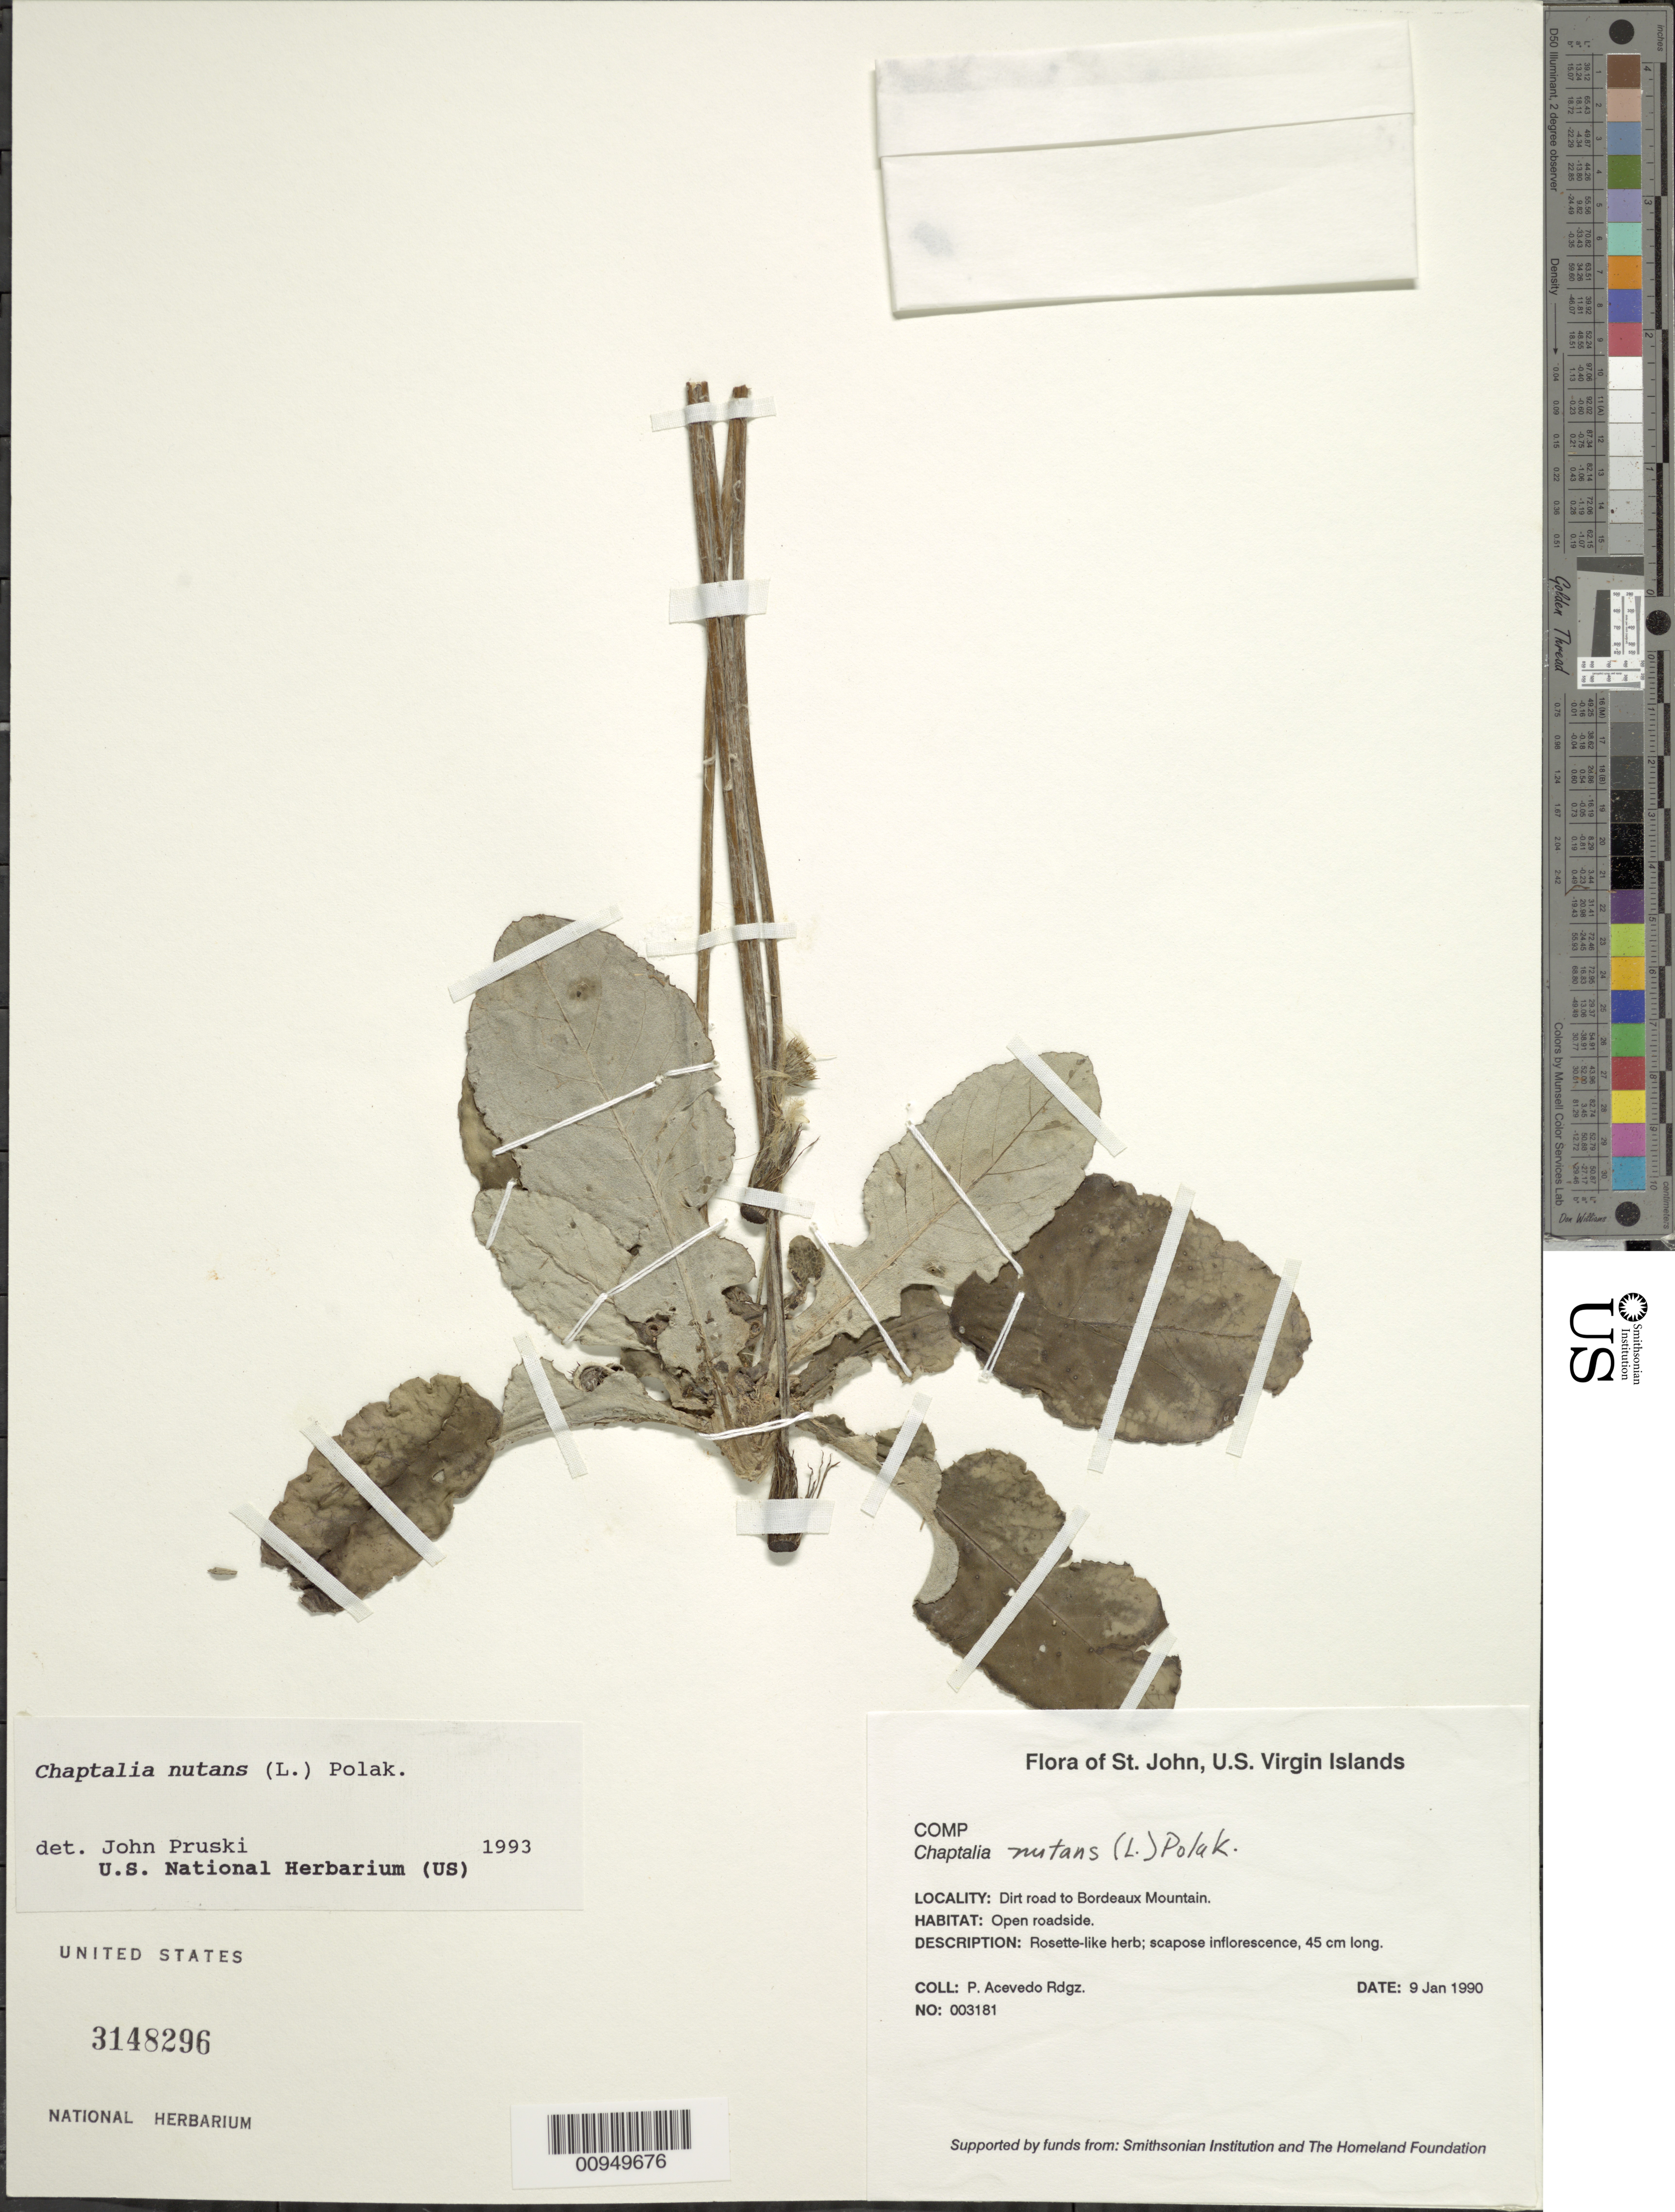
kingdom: Plantae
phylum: Tracheophyta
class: Magnoliopsida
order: Asterales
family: Asteraceae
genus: Chaptalia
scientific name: Chaptalia nutans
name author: (L.) Pol.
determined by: Pruski, J. F.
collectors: P. Acevedo-Rodr.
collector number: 3181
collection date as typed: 09 Jan 1990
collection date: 1990-01-09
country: U.S. Virgin Islands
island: St. John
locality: Dirt road to Bordeaux Mountain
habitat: Open roadside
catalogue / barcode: US 3148296